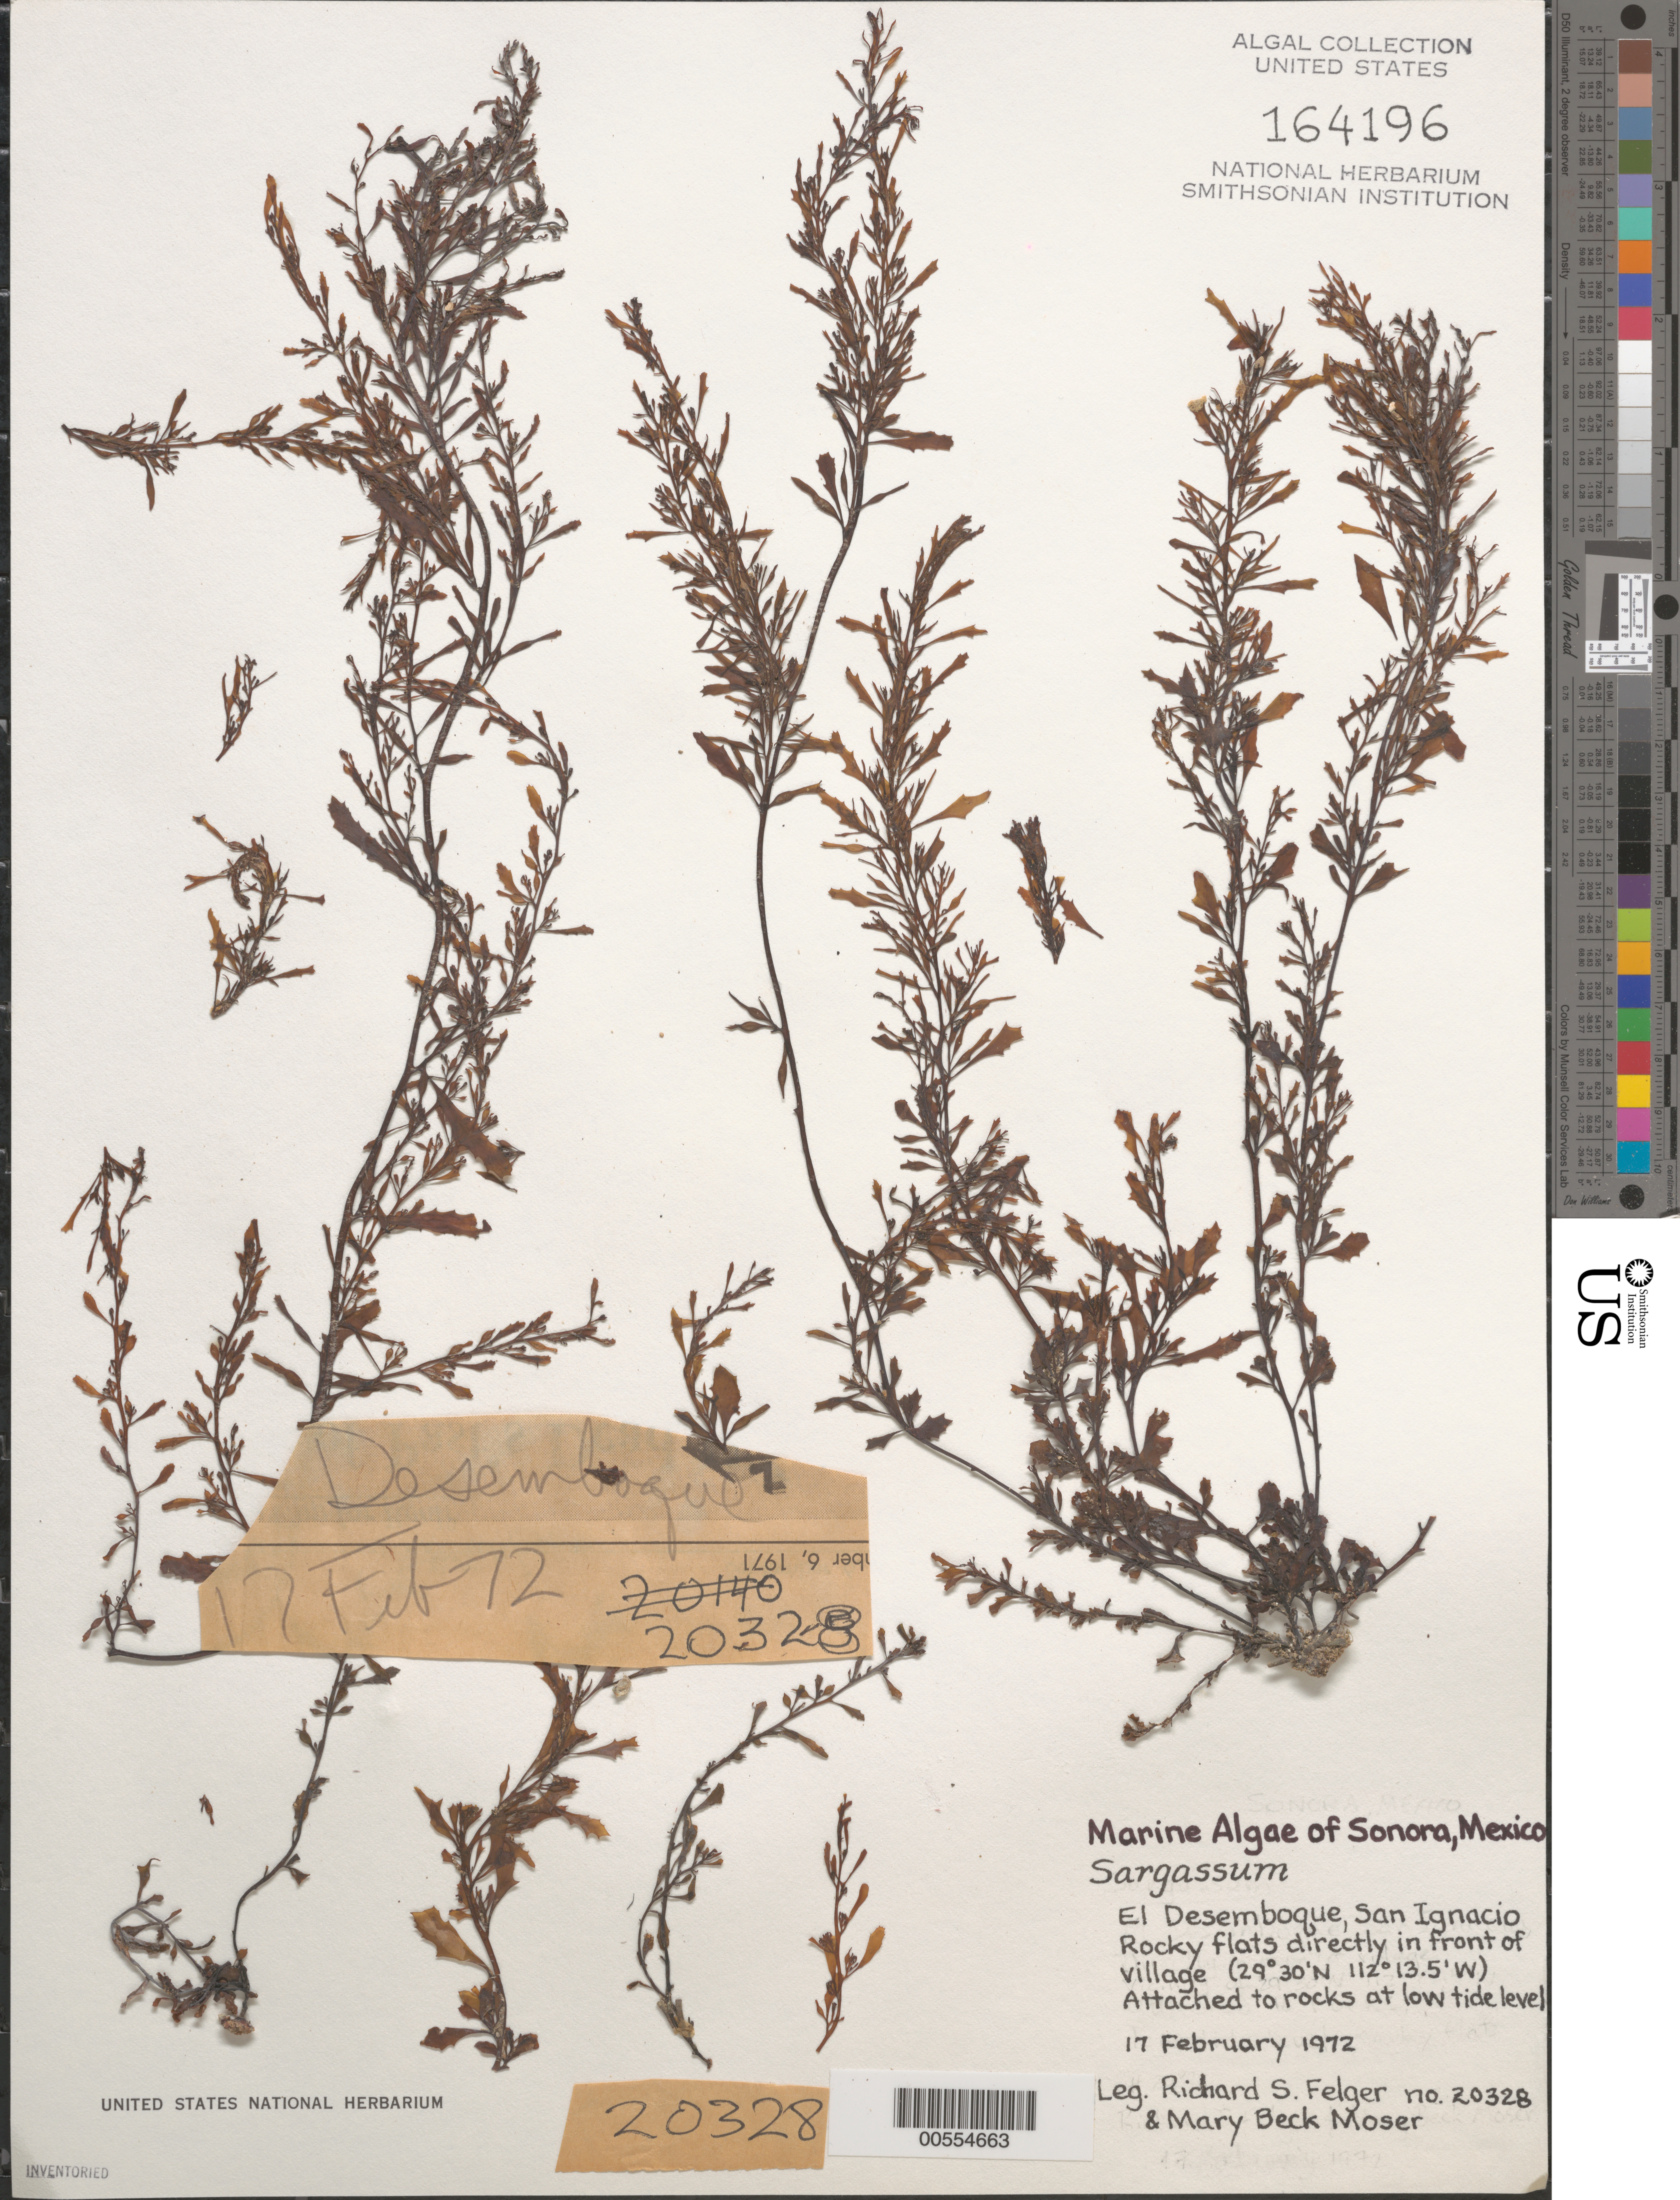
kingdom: Chromista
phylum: Ochrophyta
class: Phaeophyceae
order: Fucales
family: Sargassaceae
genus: Sargassum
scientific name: Sargassum sp.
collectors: R. S. Felger & M. Moser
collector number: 20328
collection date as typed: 17 Feb 1972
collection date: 1972-02-17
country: Mexico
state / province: Sonora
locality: El Desemboque, San Ignacio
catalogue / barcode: US 164196